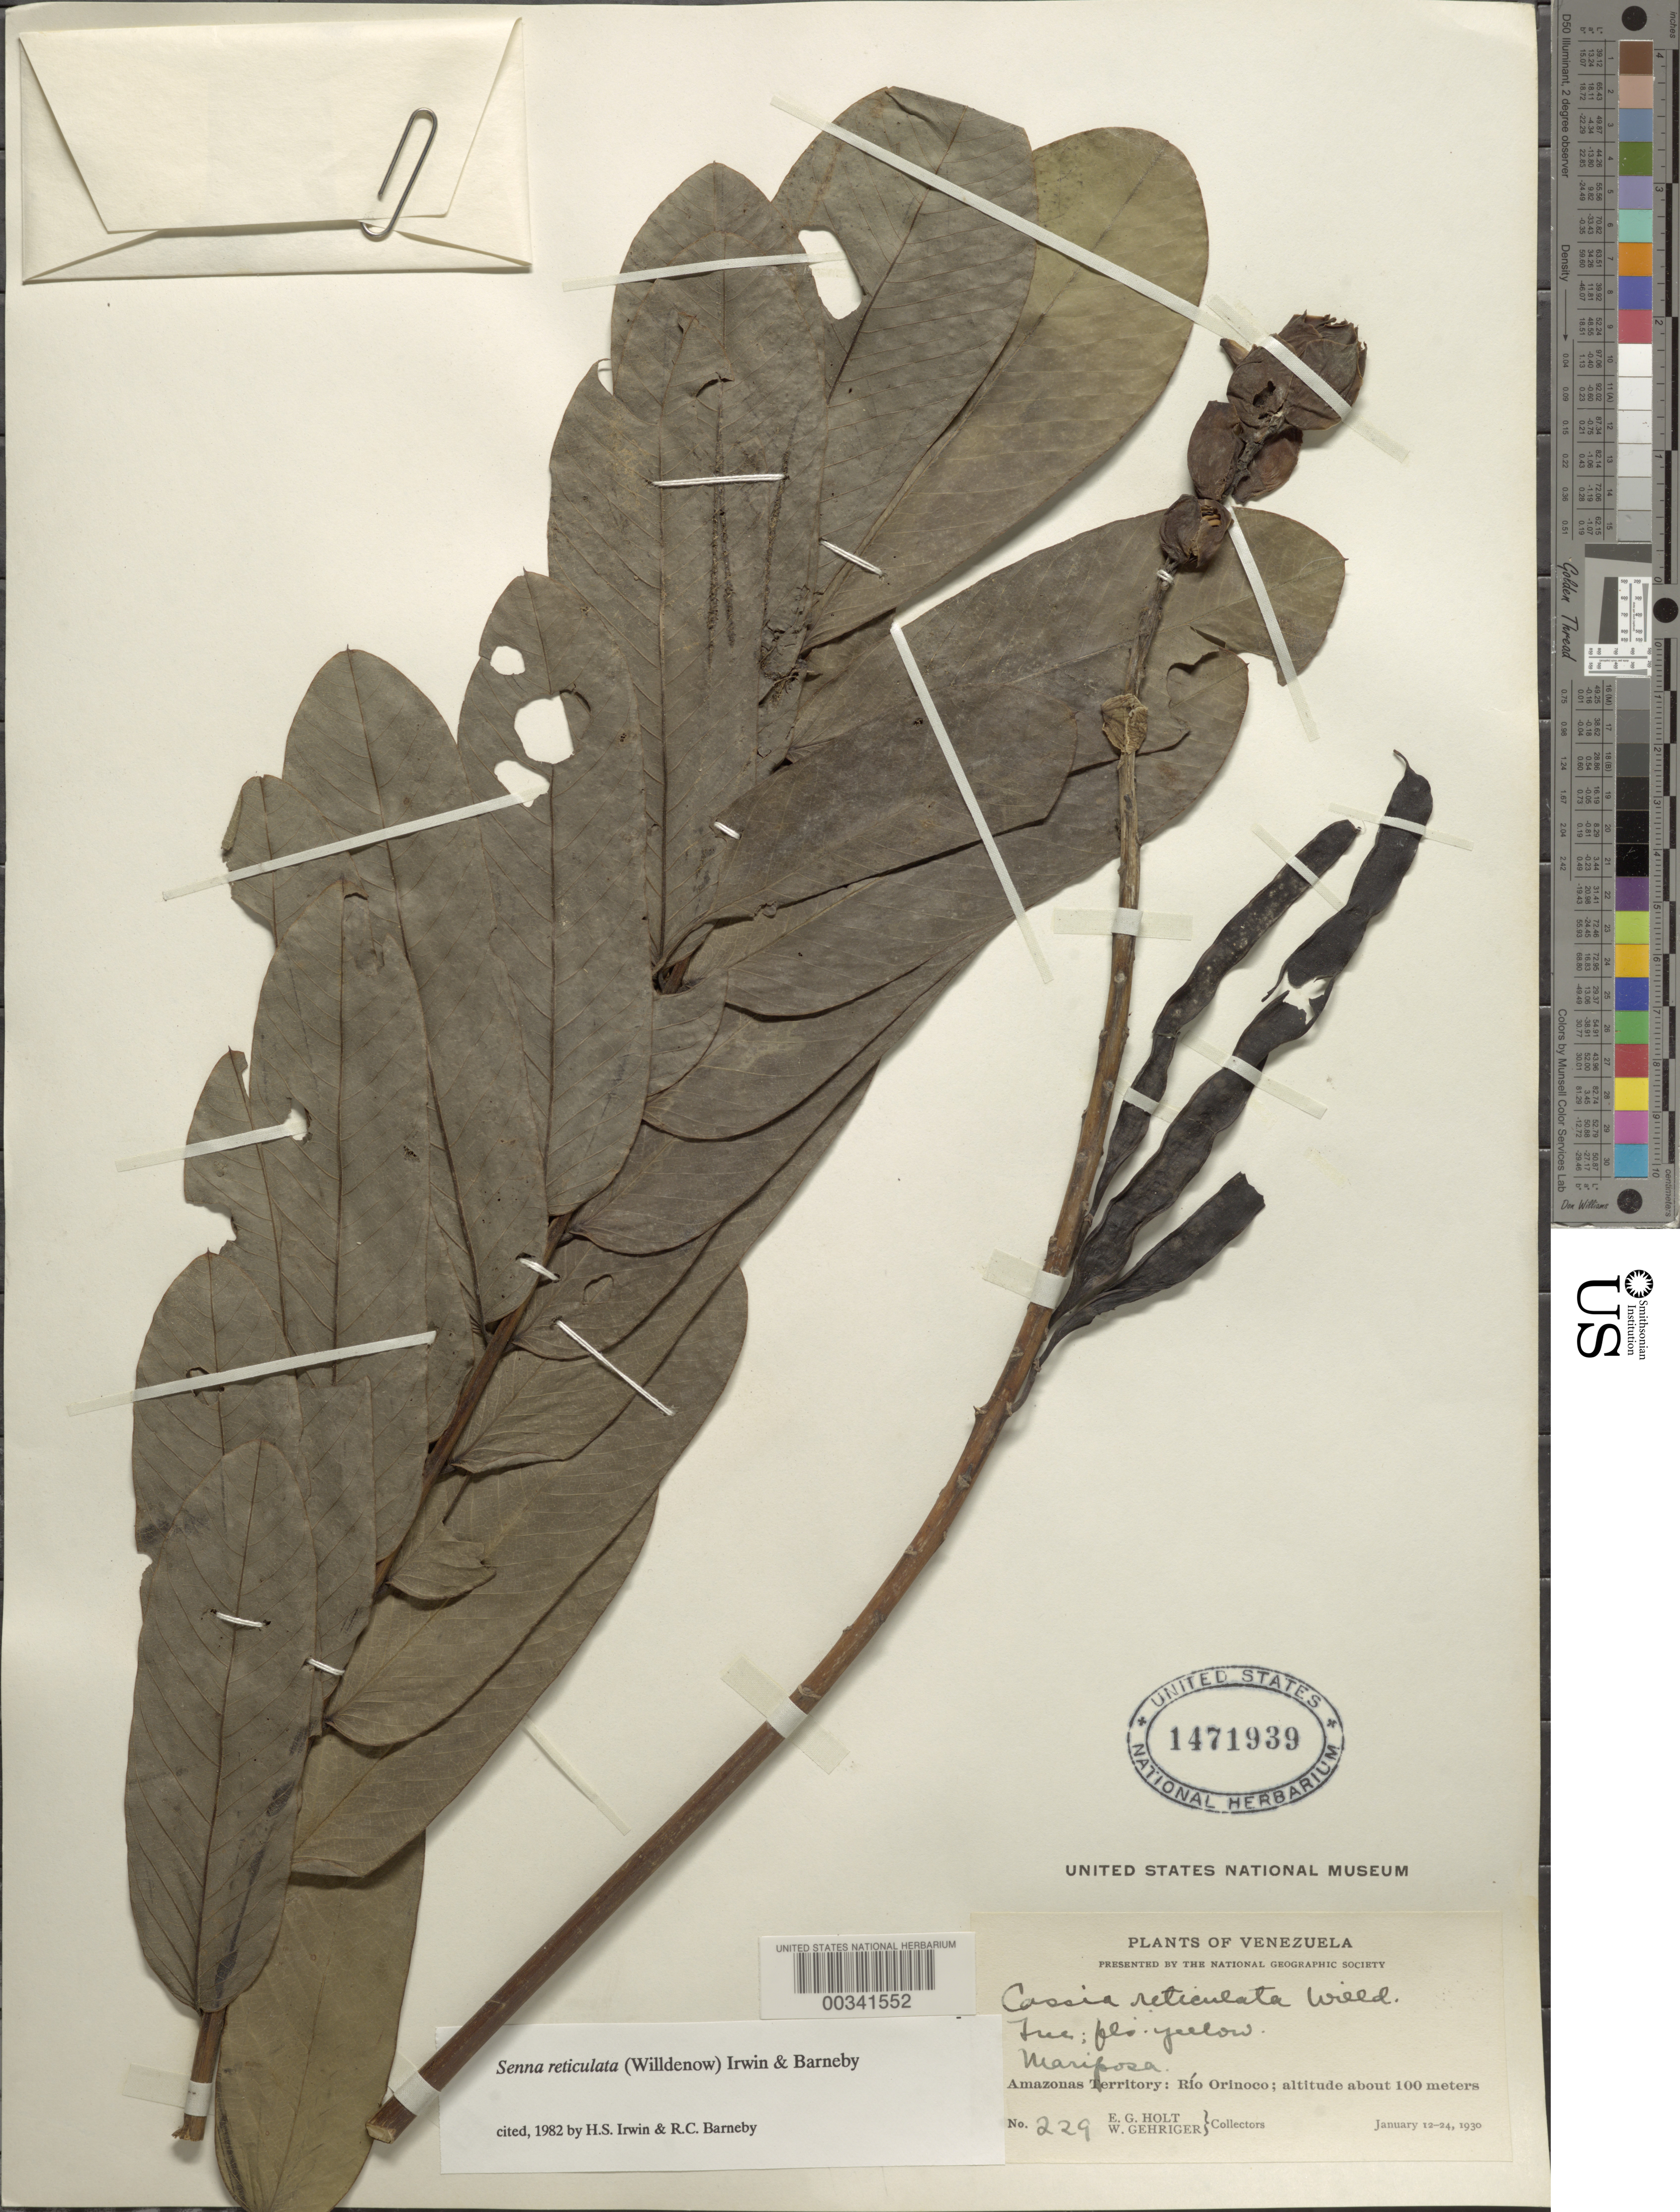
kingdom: Plantae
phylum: Tracheophyta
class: Magnoliopsida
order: Fabales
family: Fabaceae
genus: Senna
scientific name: Senna reticulata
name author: (Willd.) H.S. Irwin & Barneby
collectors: E. Holt & W. Gehriger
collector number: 229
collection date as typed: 12 Jan 1930 to 24 Jan 1930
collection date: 1930-01-12/1930-01-24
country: Venezuela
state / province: Amazonas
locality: Mariposa; rio orinoco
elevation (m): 100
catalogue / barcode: US 1471939